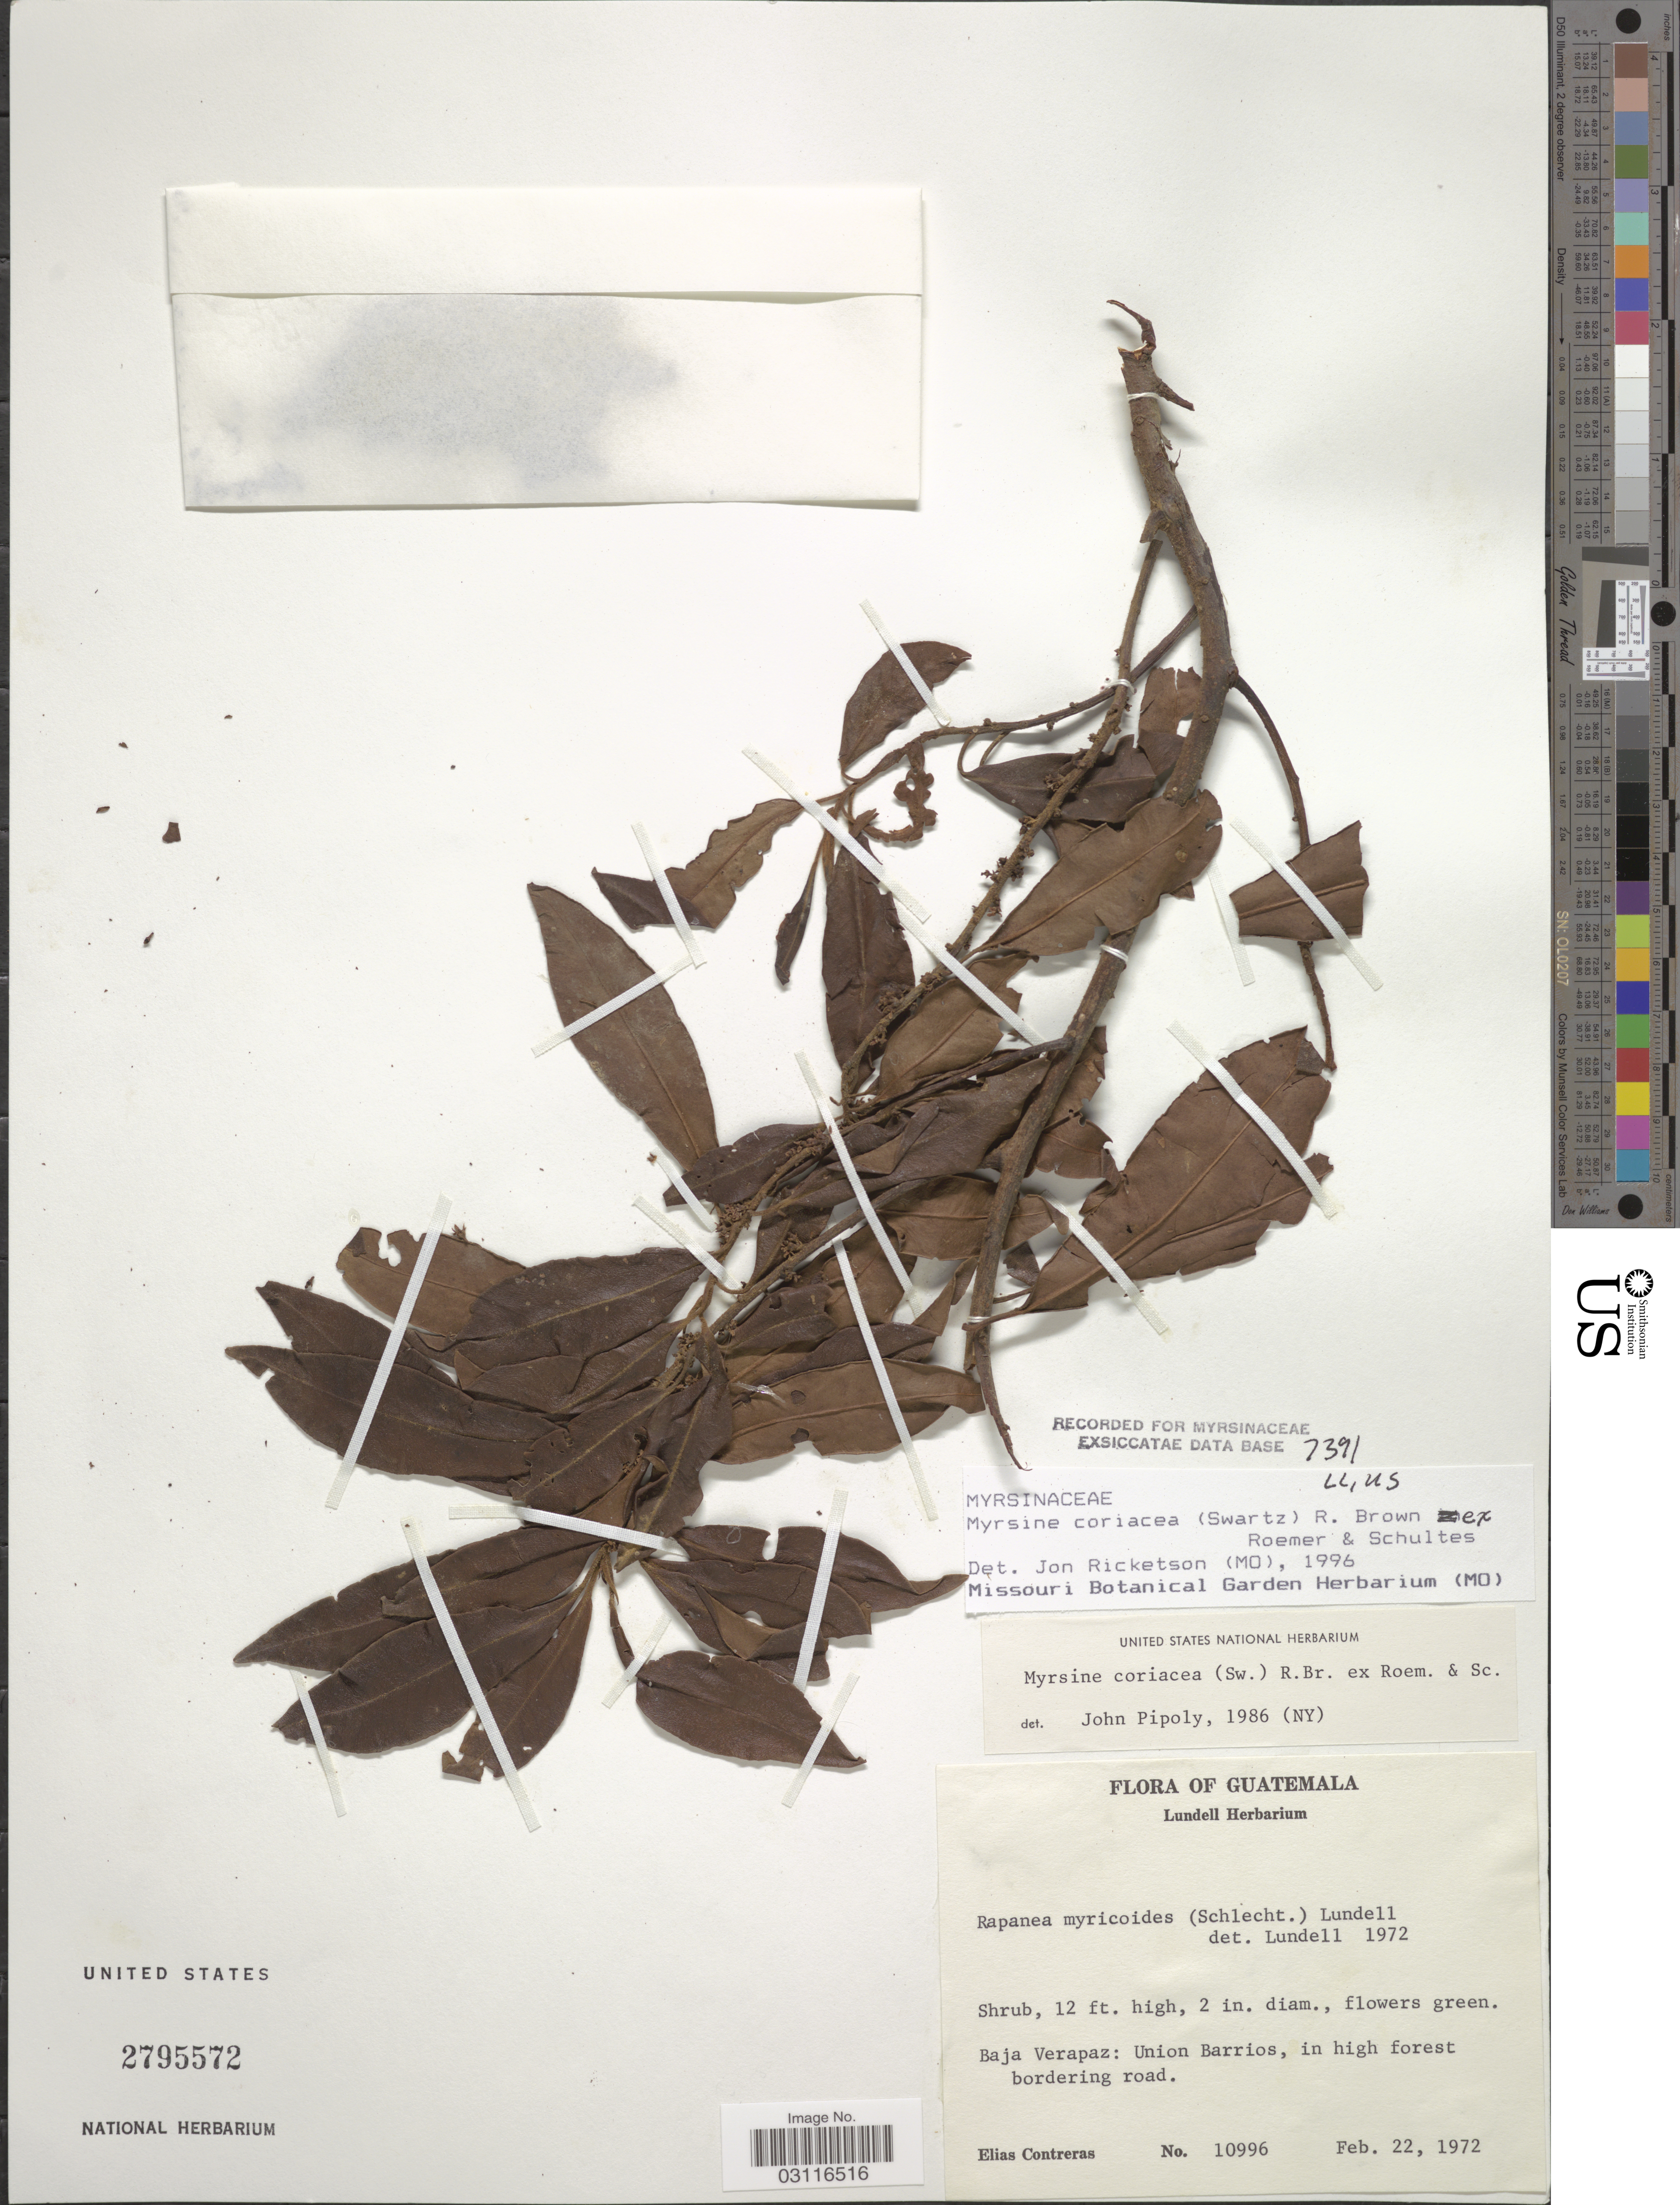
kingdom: Plantae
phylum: Tracheophyta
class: Magnoliopsida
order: Ericales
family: Primulaceae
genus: Myrsine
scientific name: Myrsine coriacea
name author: (Sw.) R. Br. ex Roem. & Schult.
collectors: E. Contreras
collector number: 10996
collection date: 1972-02-22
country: Guatemala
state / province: Baja Verapaz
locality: Union Barrios, in high forest bordering road.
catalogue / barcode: US 2795572